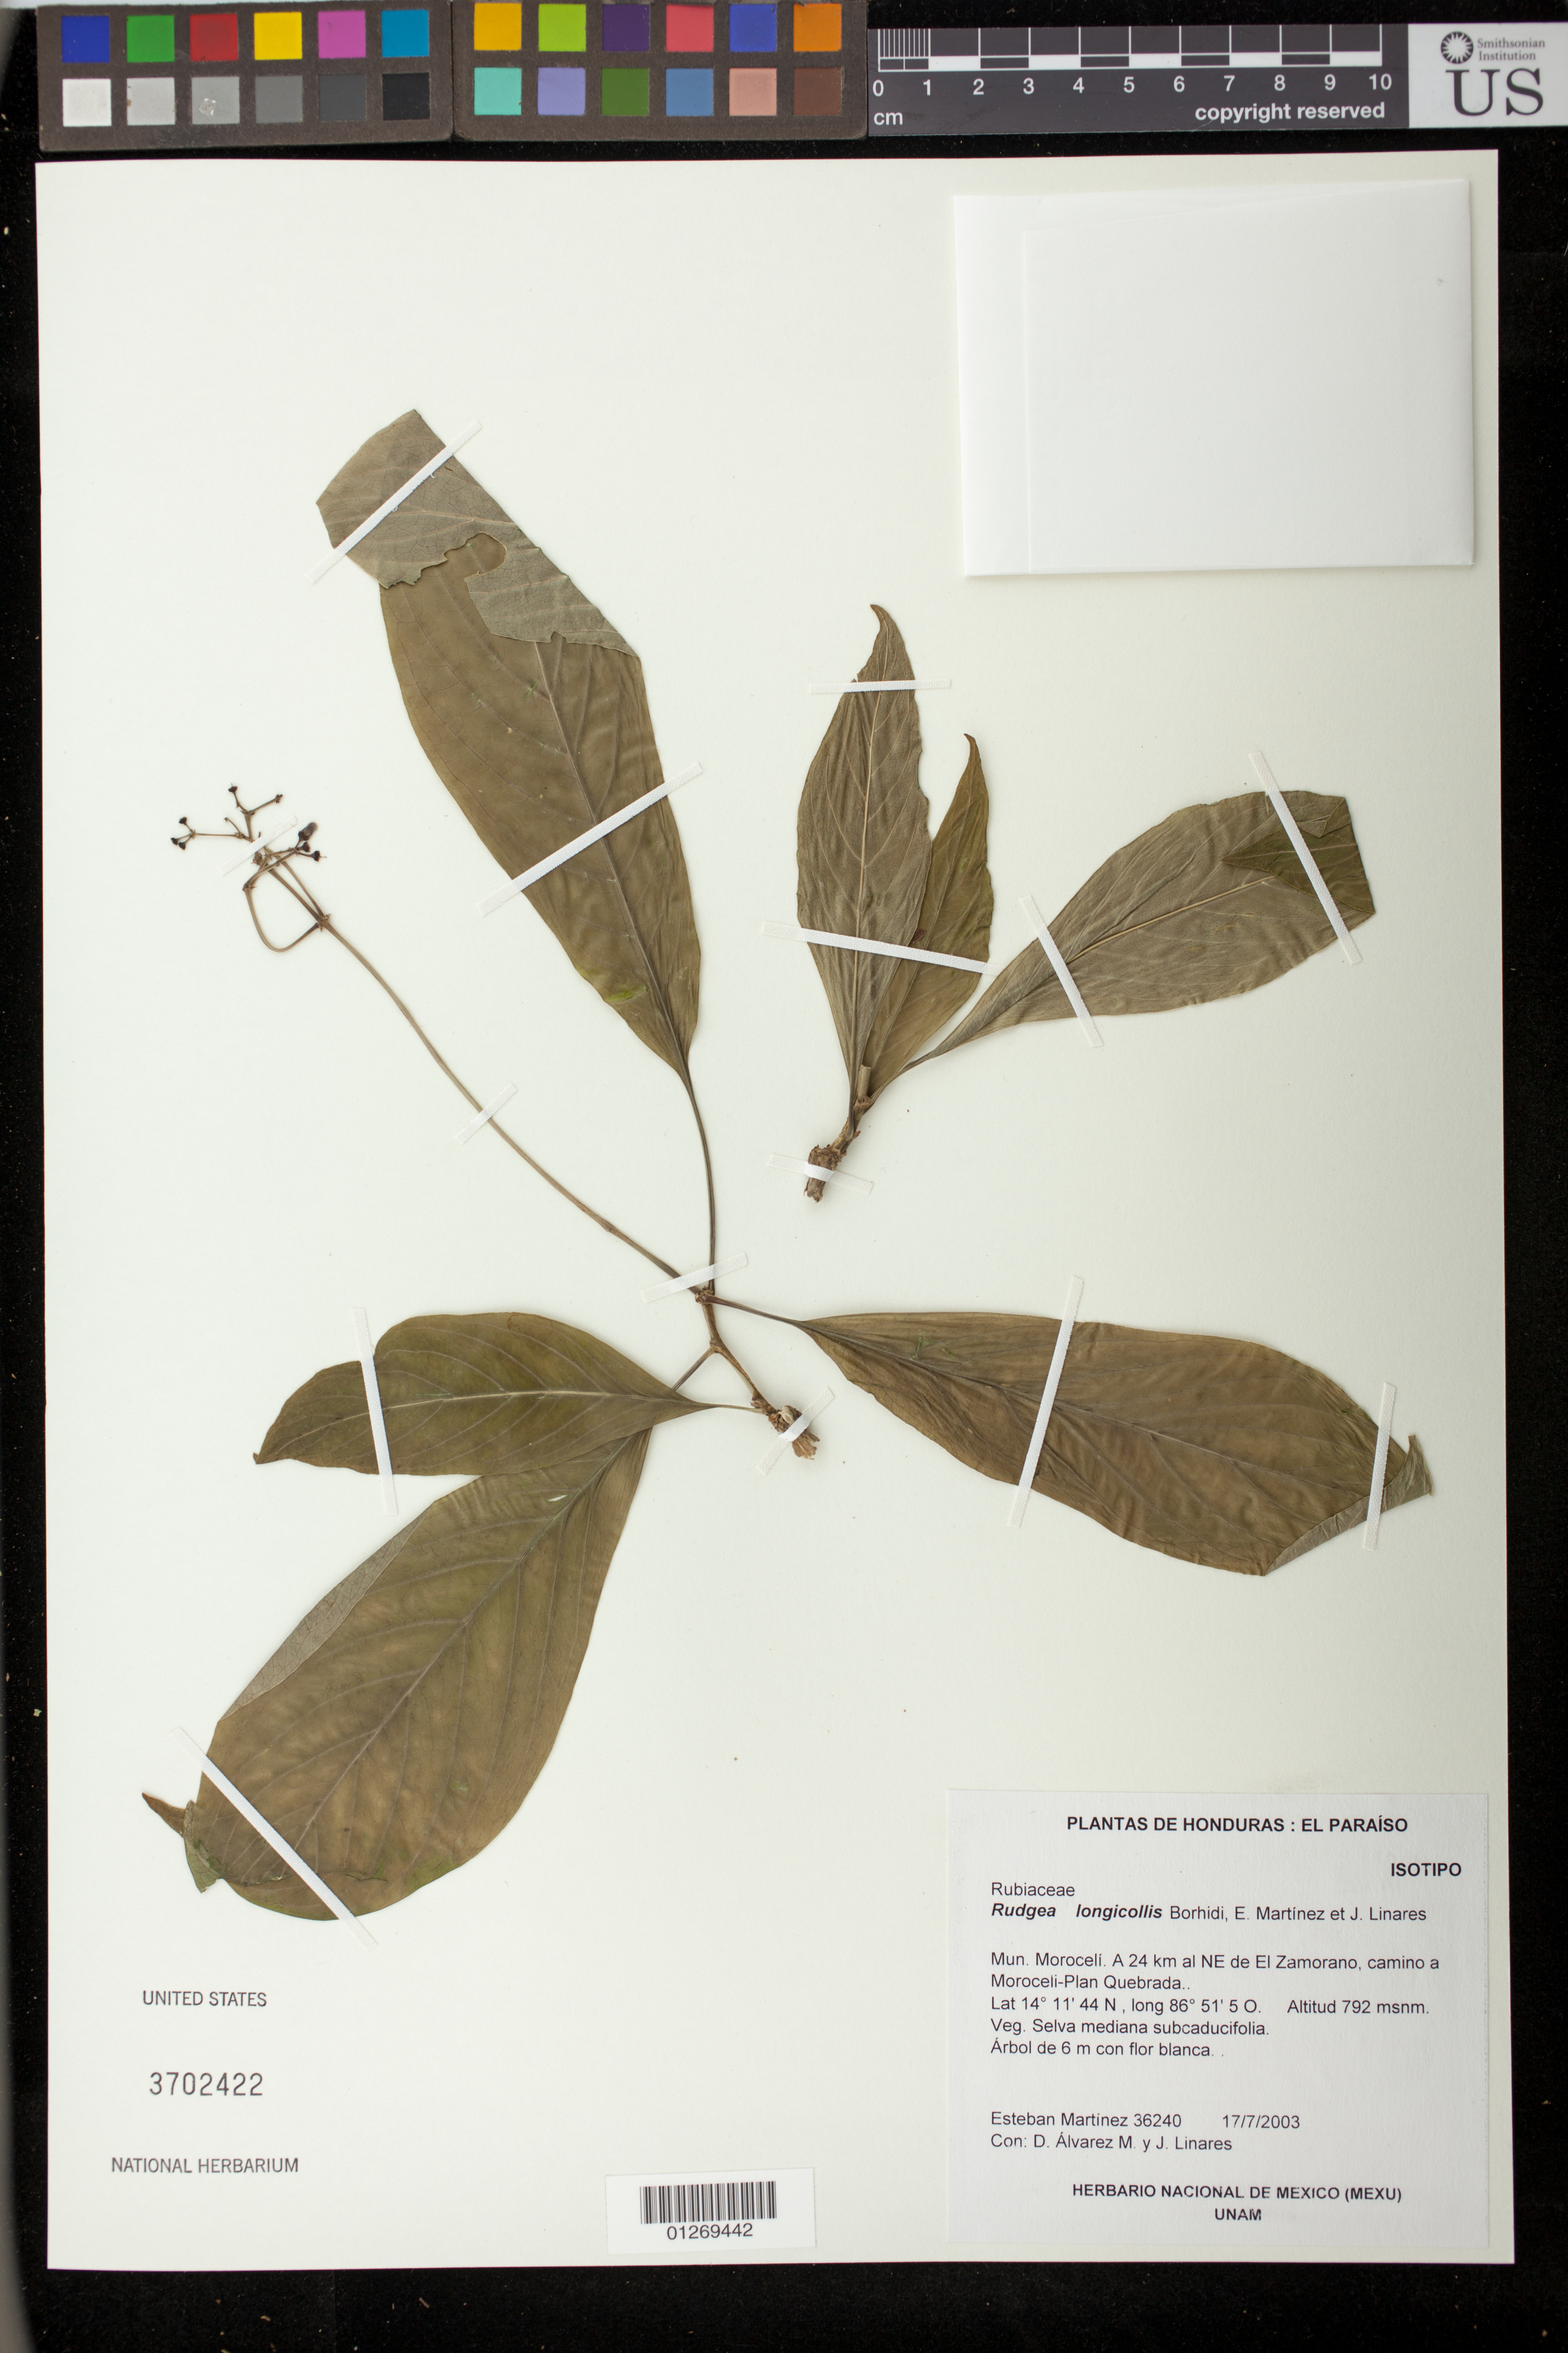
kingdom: Plantae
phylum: Tracheophyta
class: Magnoliopsida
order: Gentianales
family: Rubiaceae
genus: Rudgea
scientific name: Rudgea longicollis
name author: Borhidi et al.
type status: Isotype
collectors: E. M. Martínez S., D. Alvarez M. & J. Linares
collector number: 36240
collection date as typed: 17/7/2003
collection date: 2003-07-17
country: Honduras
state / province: El Paraíso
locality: Mun. Morocelí. A 24 km al NE de El Zamorano, camino a Moroceli-Plan Quebrada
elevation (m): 792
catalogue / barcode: US 3702422